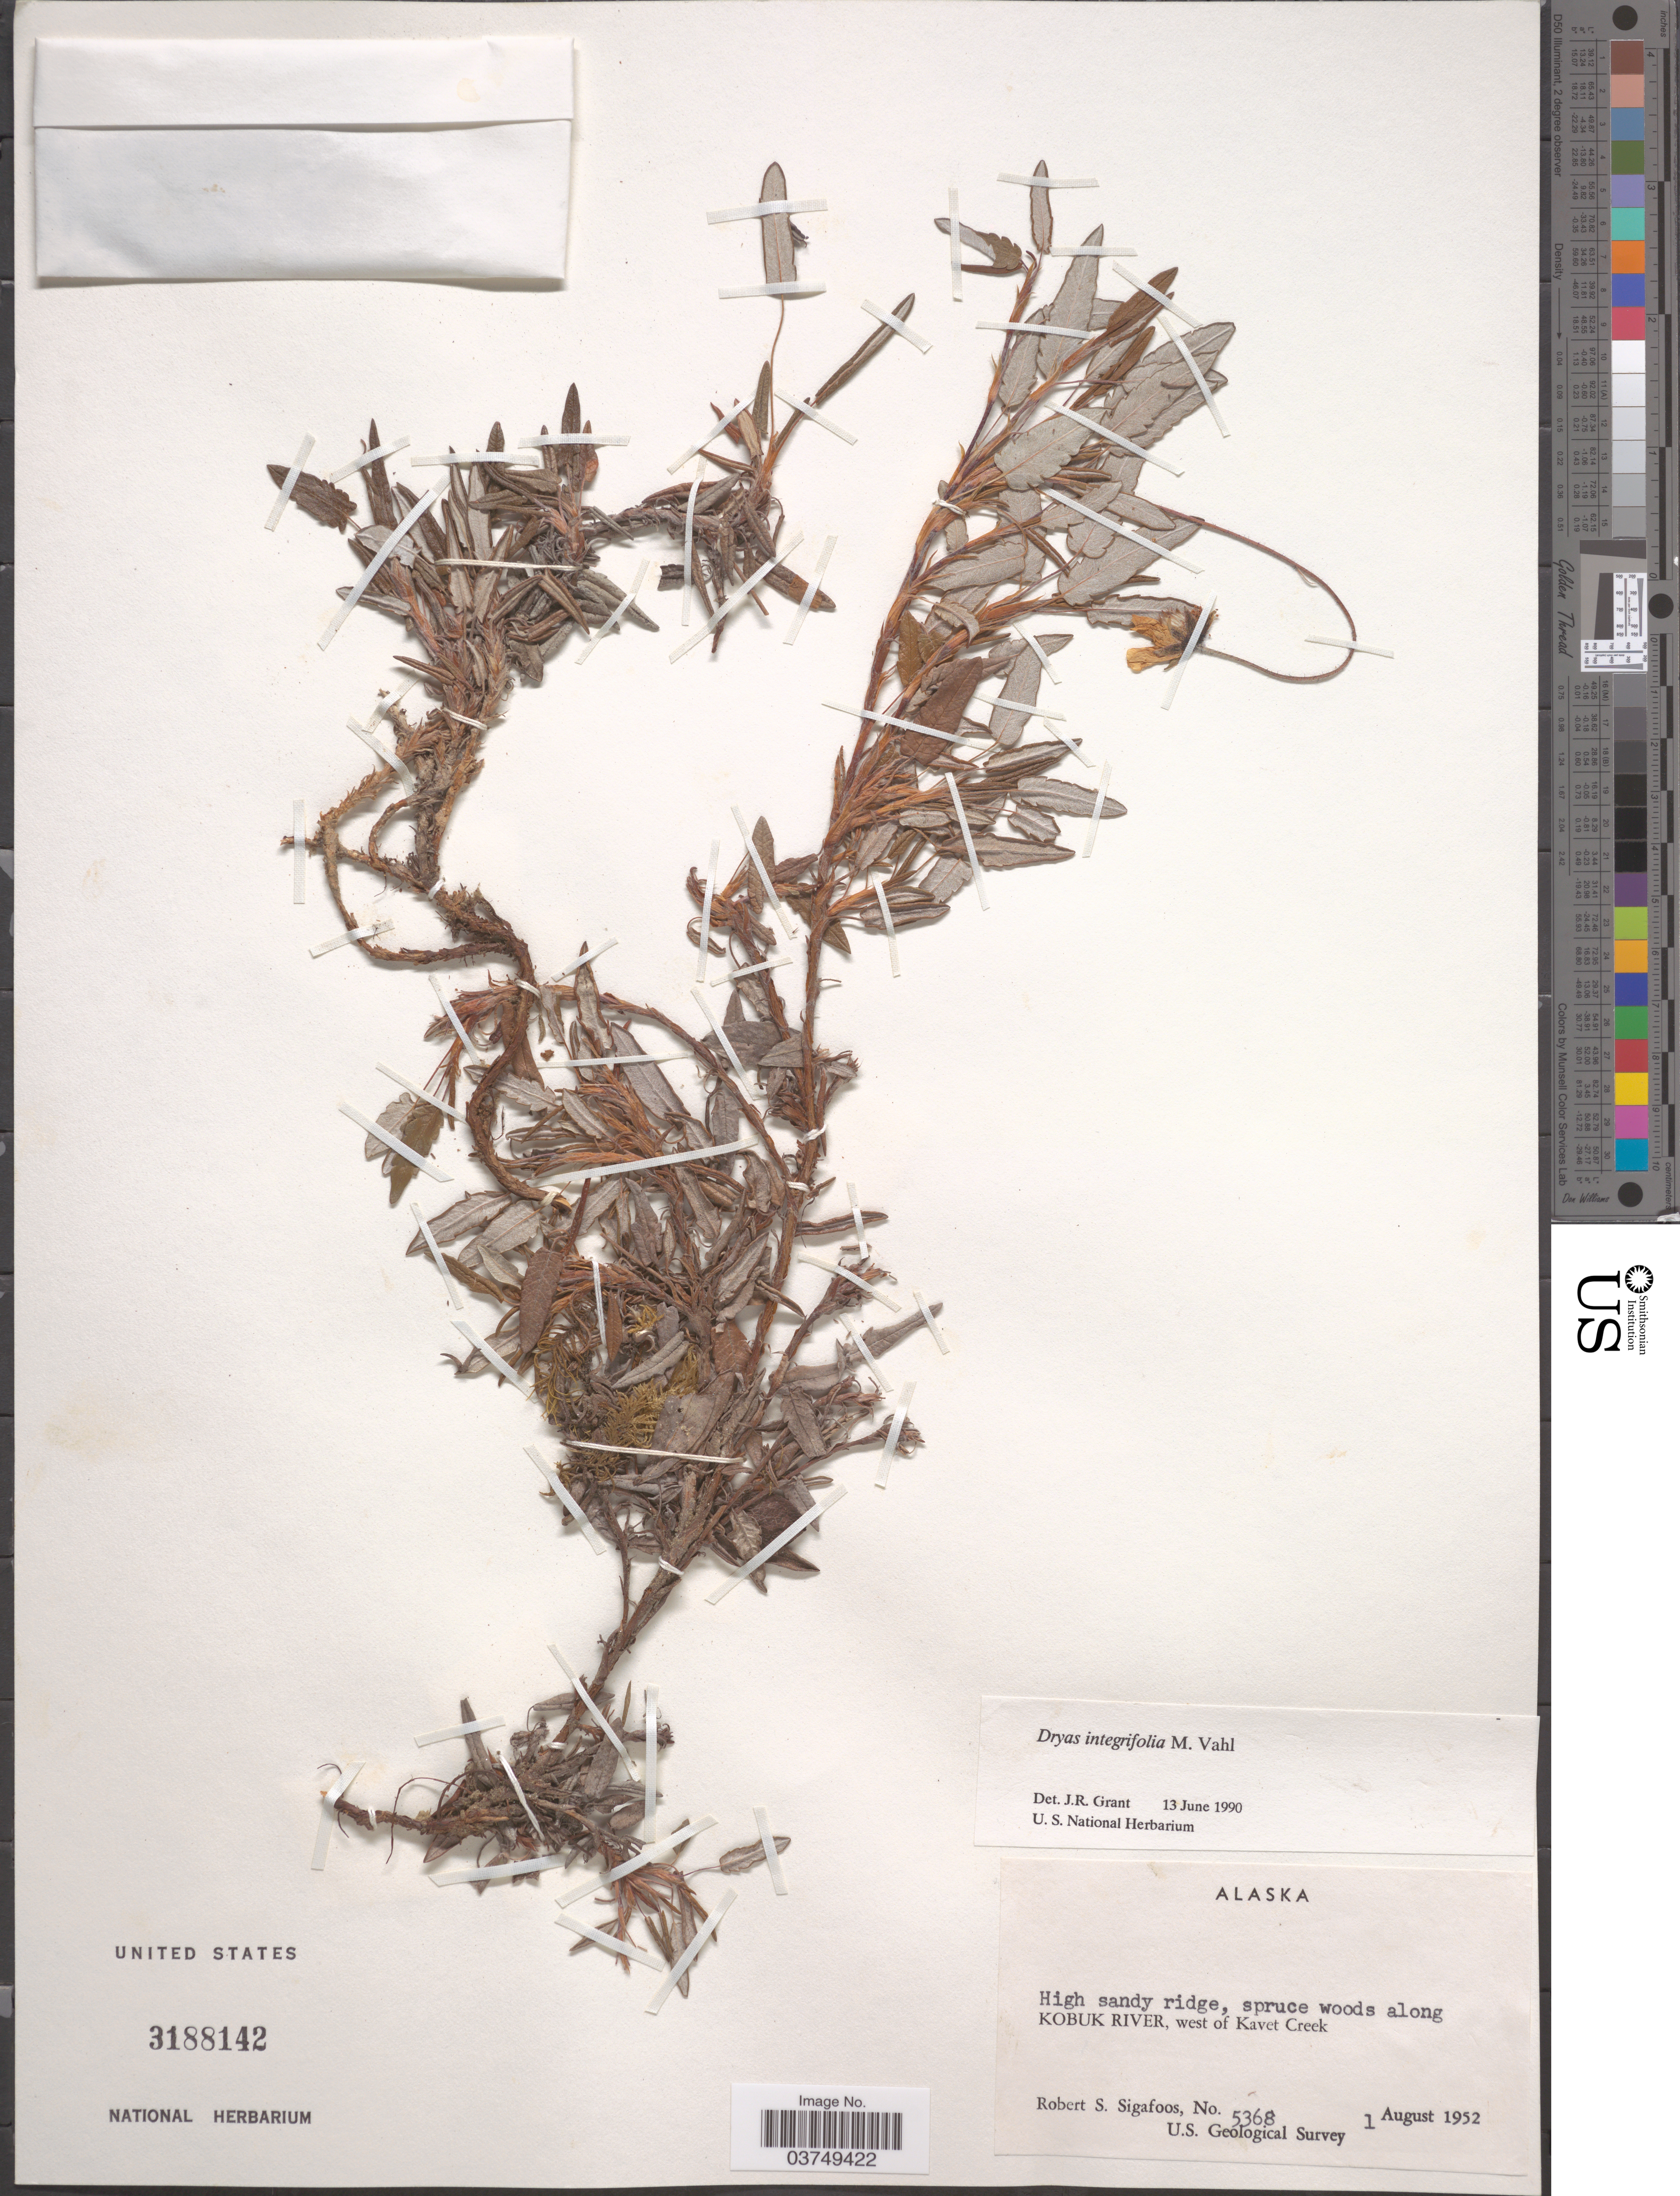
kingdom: Plantae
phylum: Tracheophyta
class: Magnoliopsida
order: Rosales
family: Rosaceae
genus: Dryas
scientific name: Dryas integrifolia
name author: Vahl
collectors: R. Sigafoos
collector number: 5368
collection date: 1952-08-01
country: United States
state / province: Alaska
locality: Along Kobuk River, west of Kavet Creek.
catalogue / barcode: US 3188142